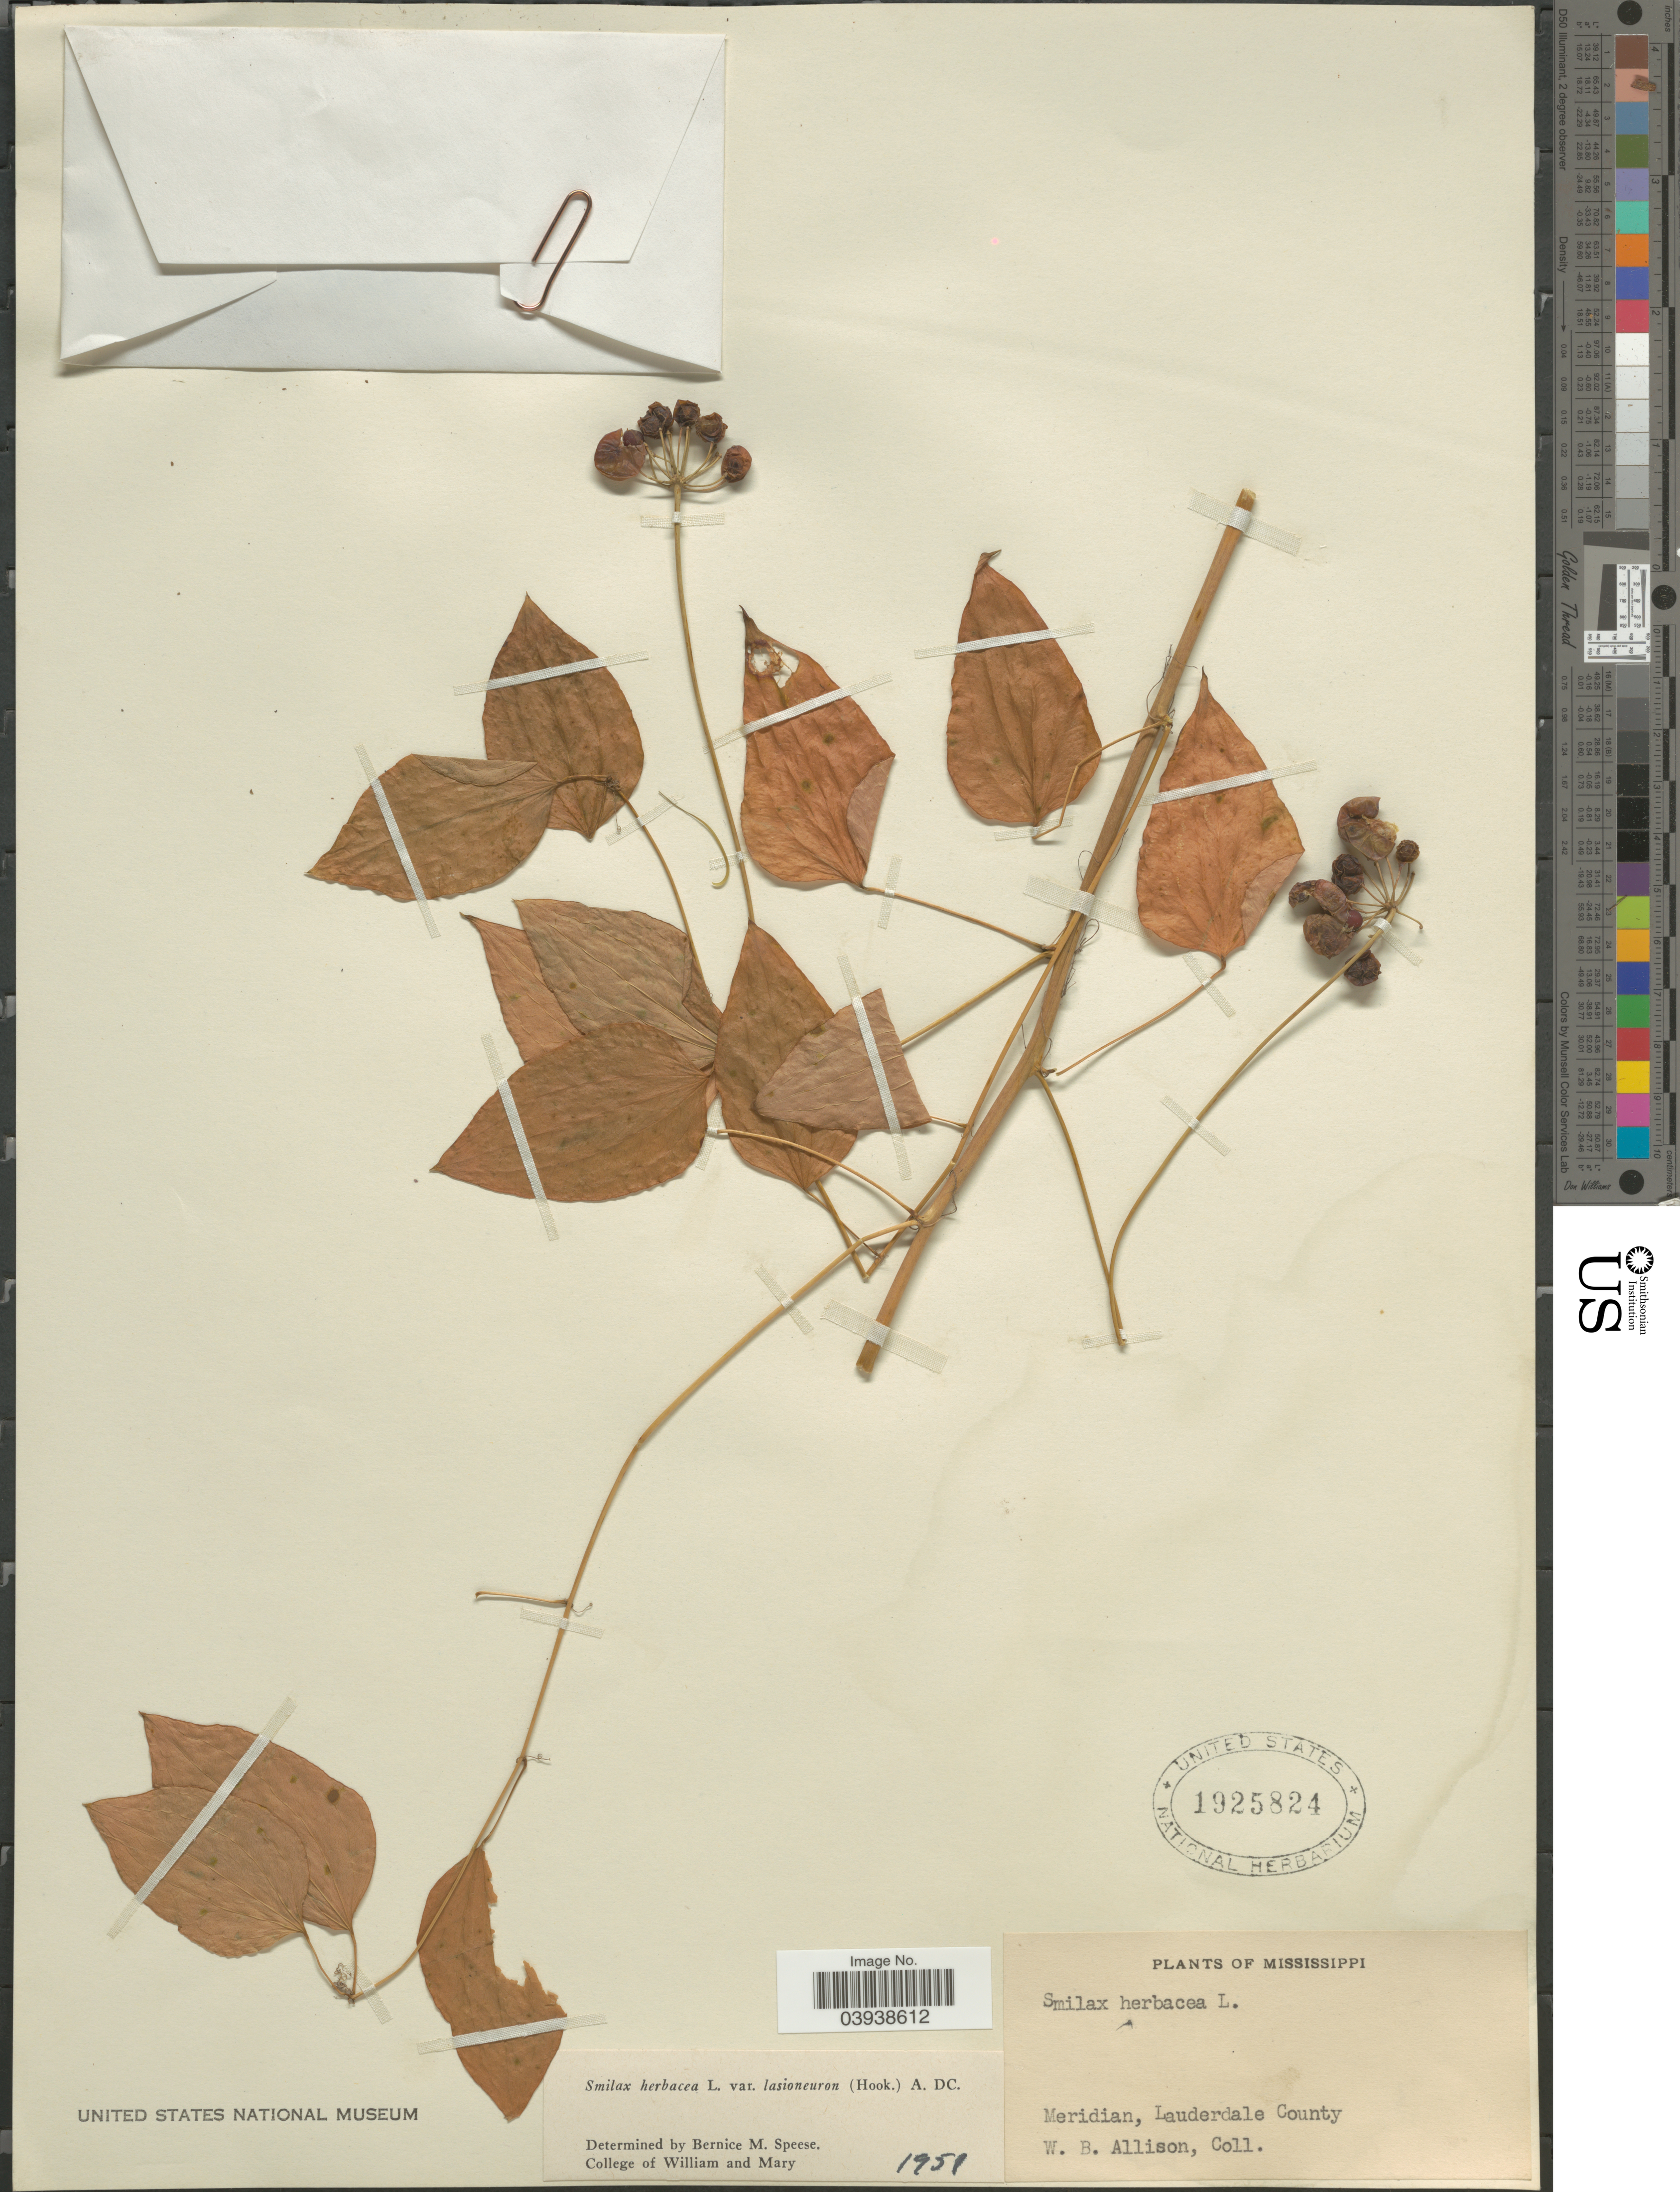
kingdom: Plantae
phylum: Tracheophyta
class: Liliopsida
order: Liliales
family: Smilacaceae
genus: Smilax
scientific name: Smilax herbacea var. lasioneuron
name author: (Hook.) A. DC.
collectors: W. B. Allison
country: United States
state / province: Mississippi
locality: Meridian, Lauderdale County.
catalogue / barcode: US 1925824